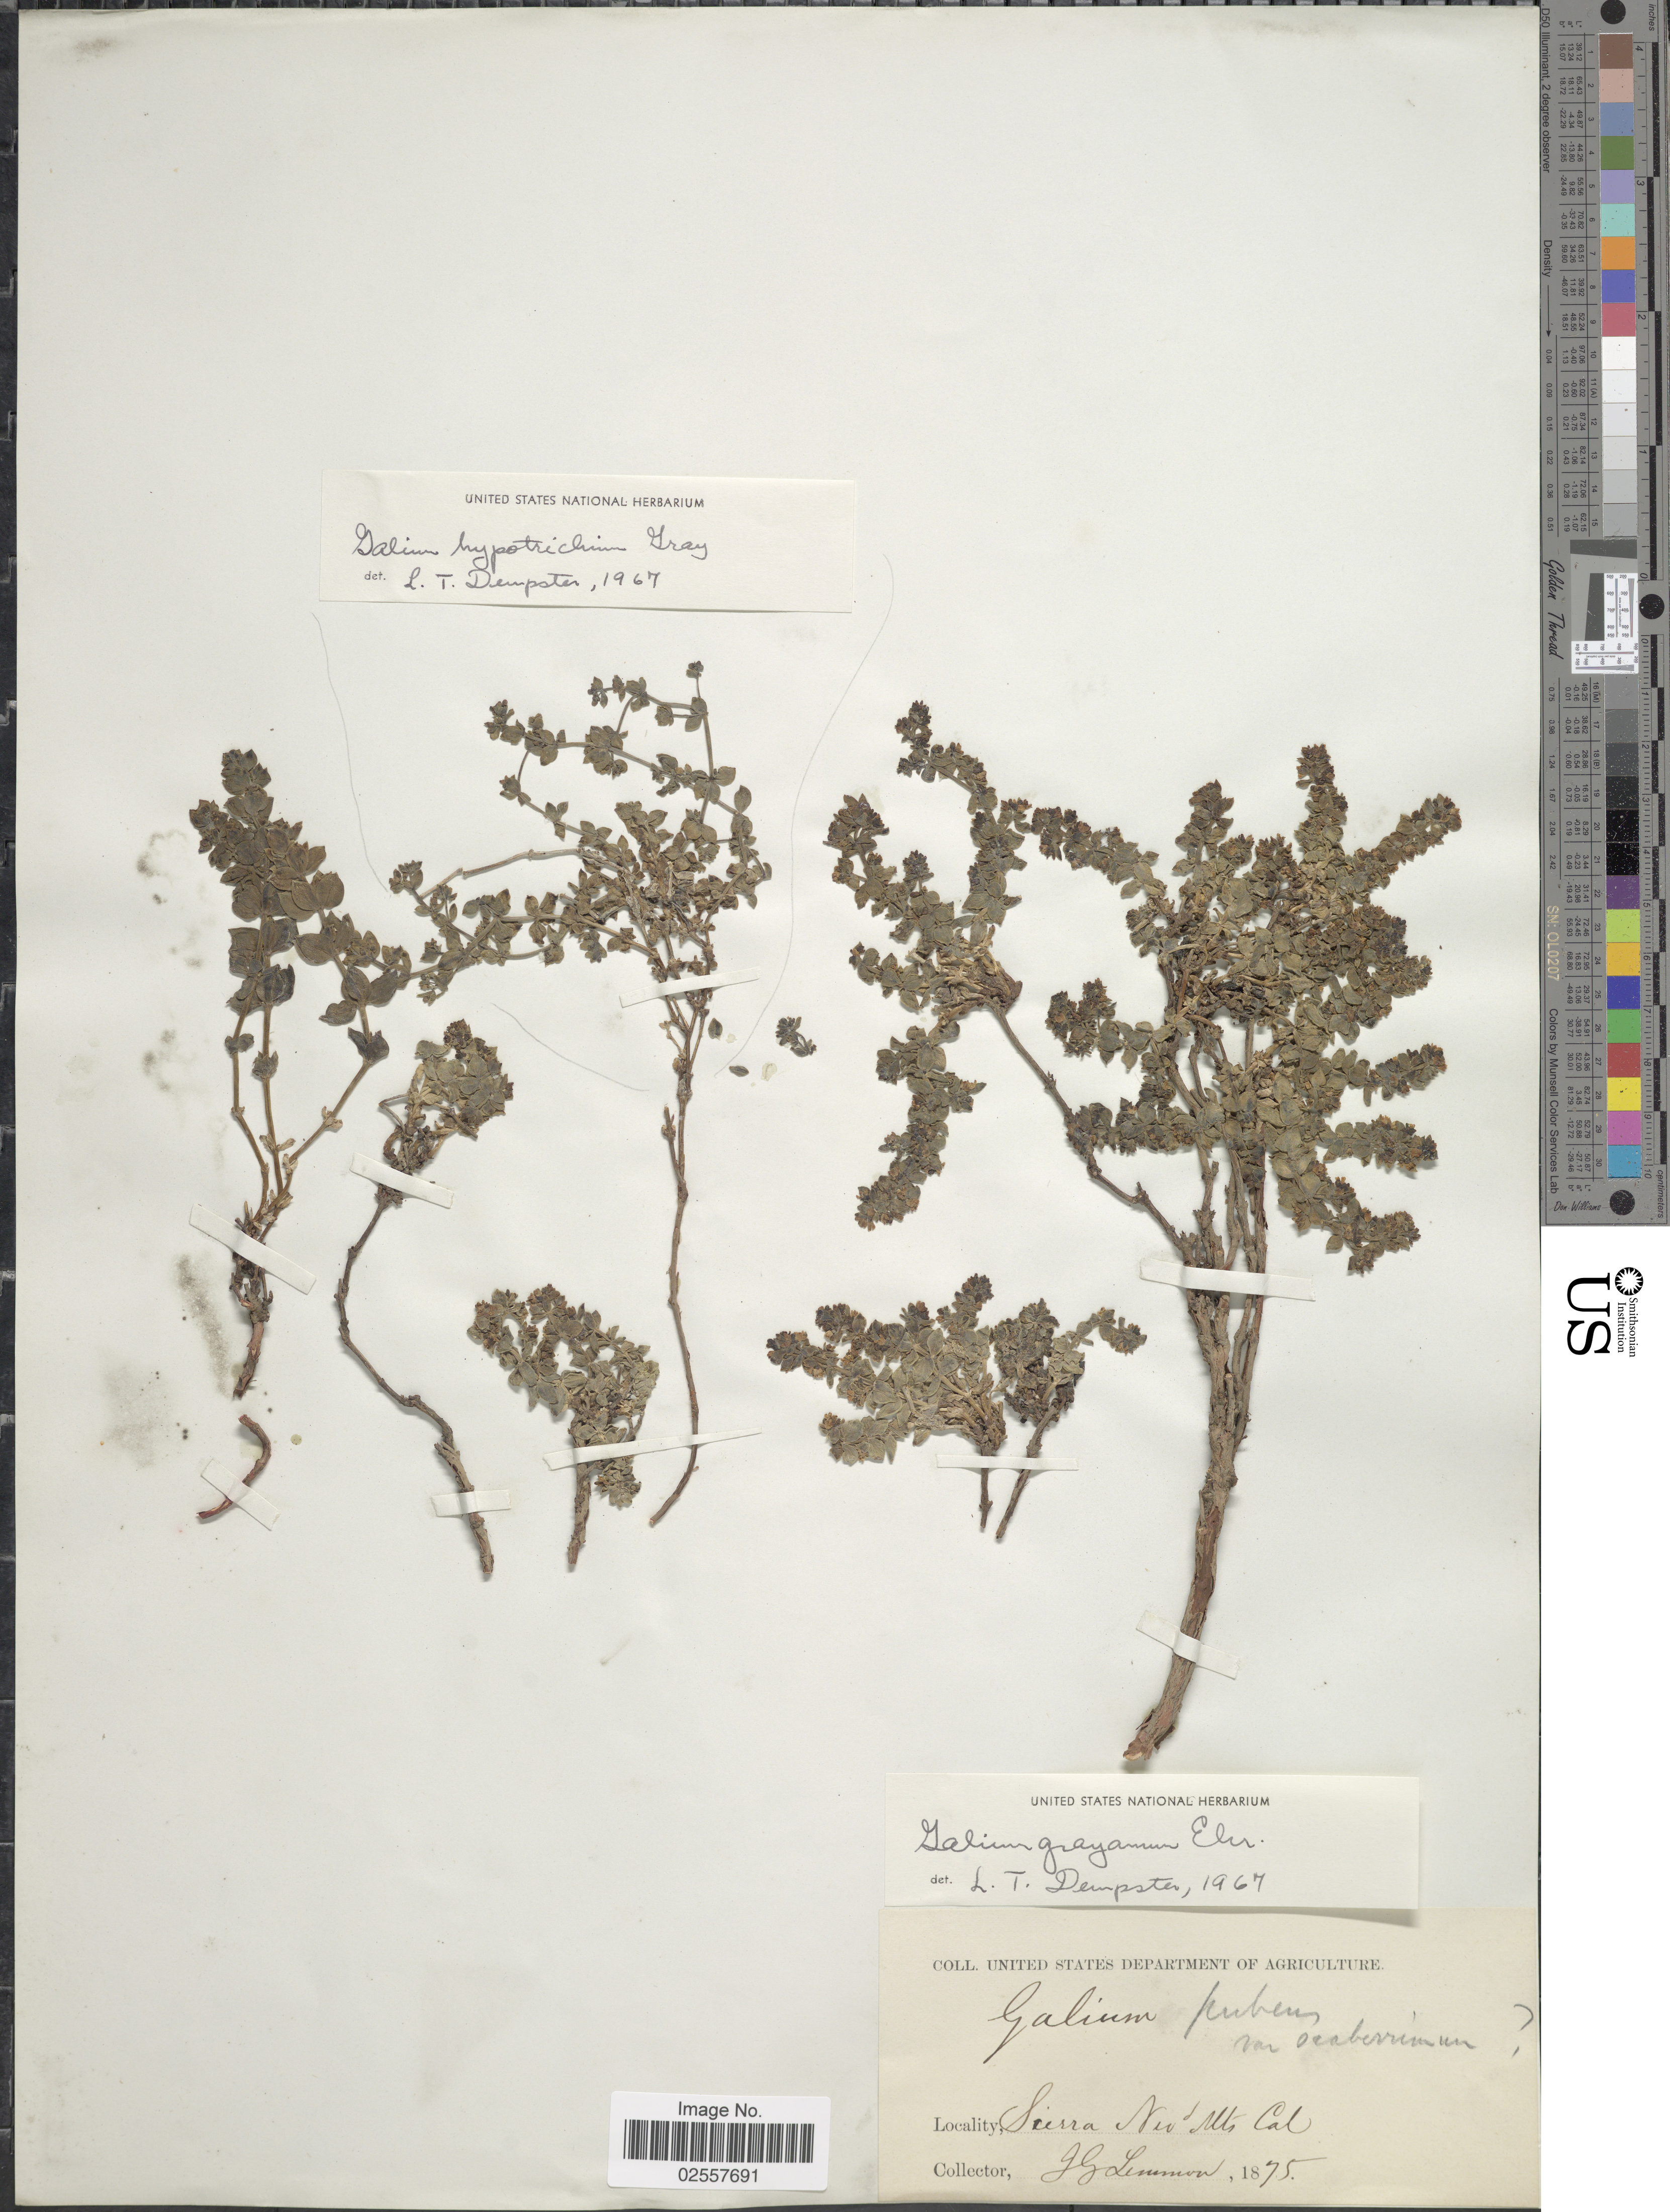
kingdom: Plantae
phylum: Tracheophyta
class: Magnoliopsida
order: Gentianales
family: Rubiaceae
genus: Galium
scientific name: Galium grayanum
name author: Ehrend.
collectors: J. Lemmon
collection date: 1875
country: United States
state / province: California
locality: Sierra Nevd Mts. Cal.